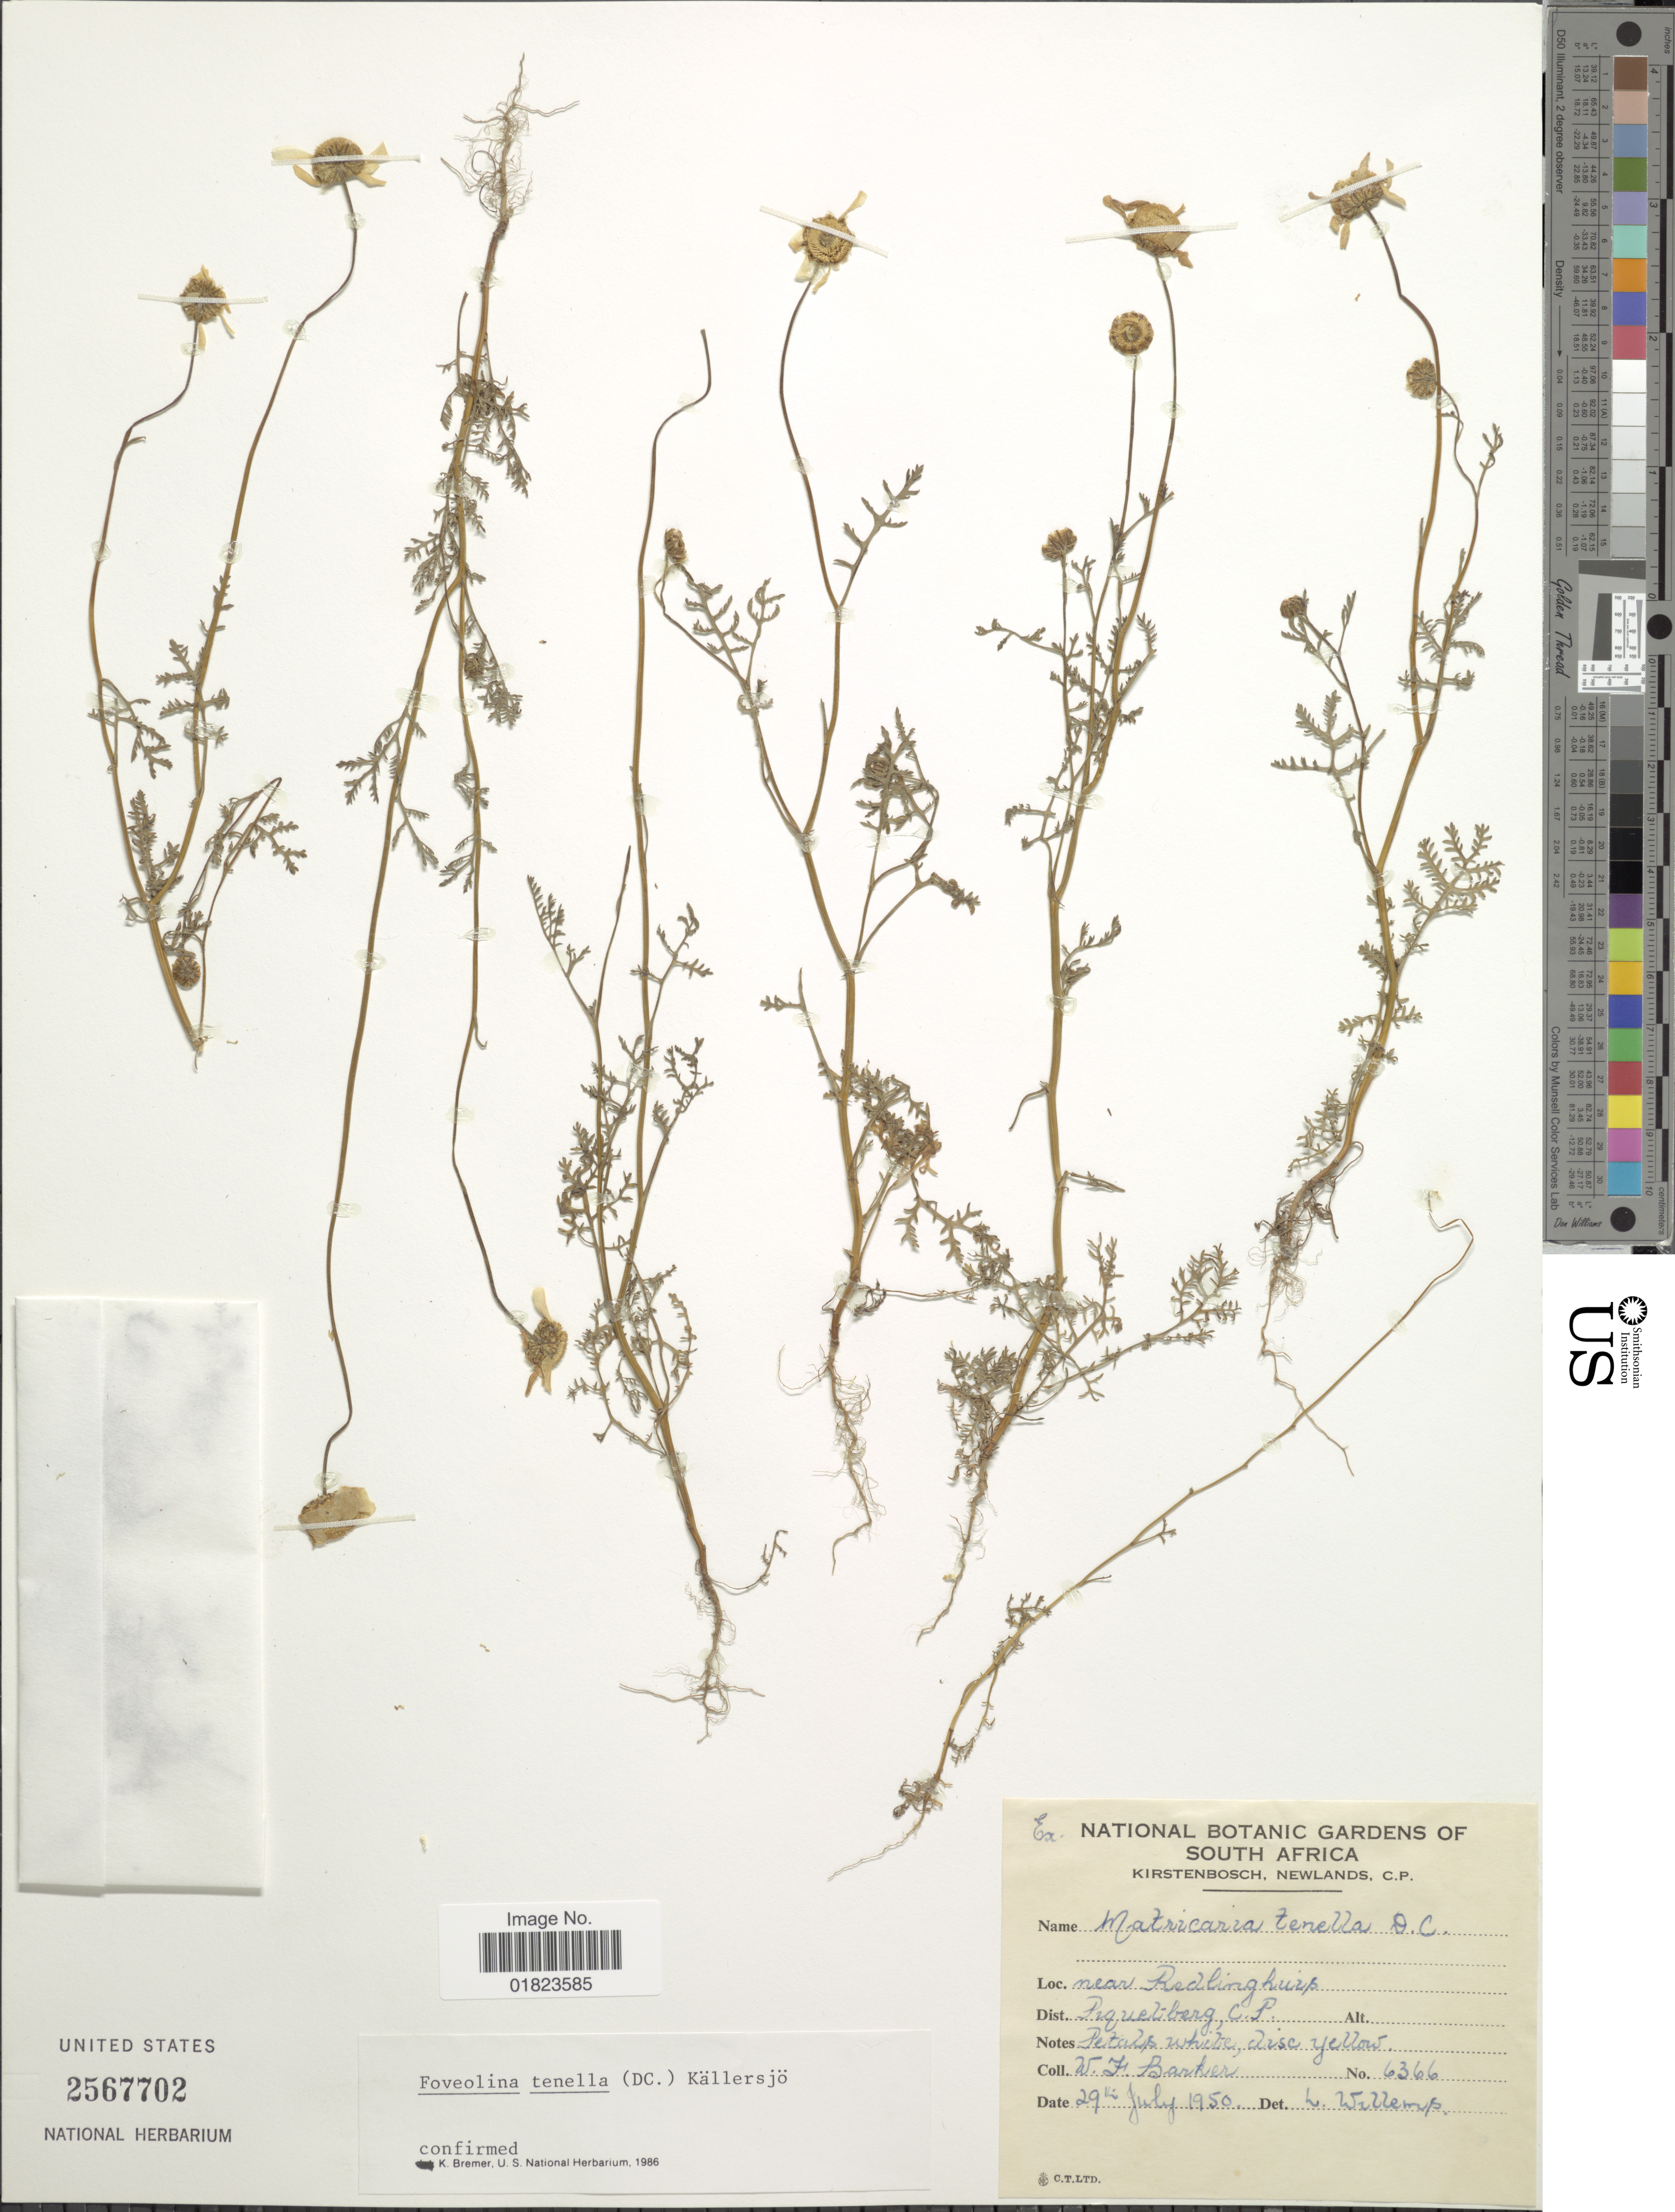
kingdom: Plantae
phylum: Tracheophyta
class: Magnoliopsida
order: Asterales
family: Asteraceae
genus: Foveolina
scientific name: Foveolina tenella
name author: (DC.) Källersjö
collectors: W. F. Barker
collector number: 6366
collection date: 1950-07-29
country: South Africa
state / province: Western Cape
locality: Near Redlinghuip, Dist.Piquetberg, C. P.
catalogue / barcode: US 2567702